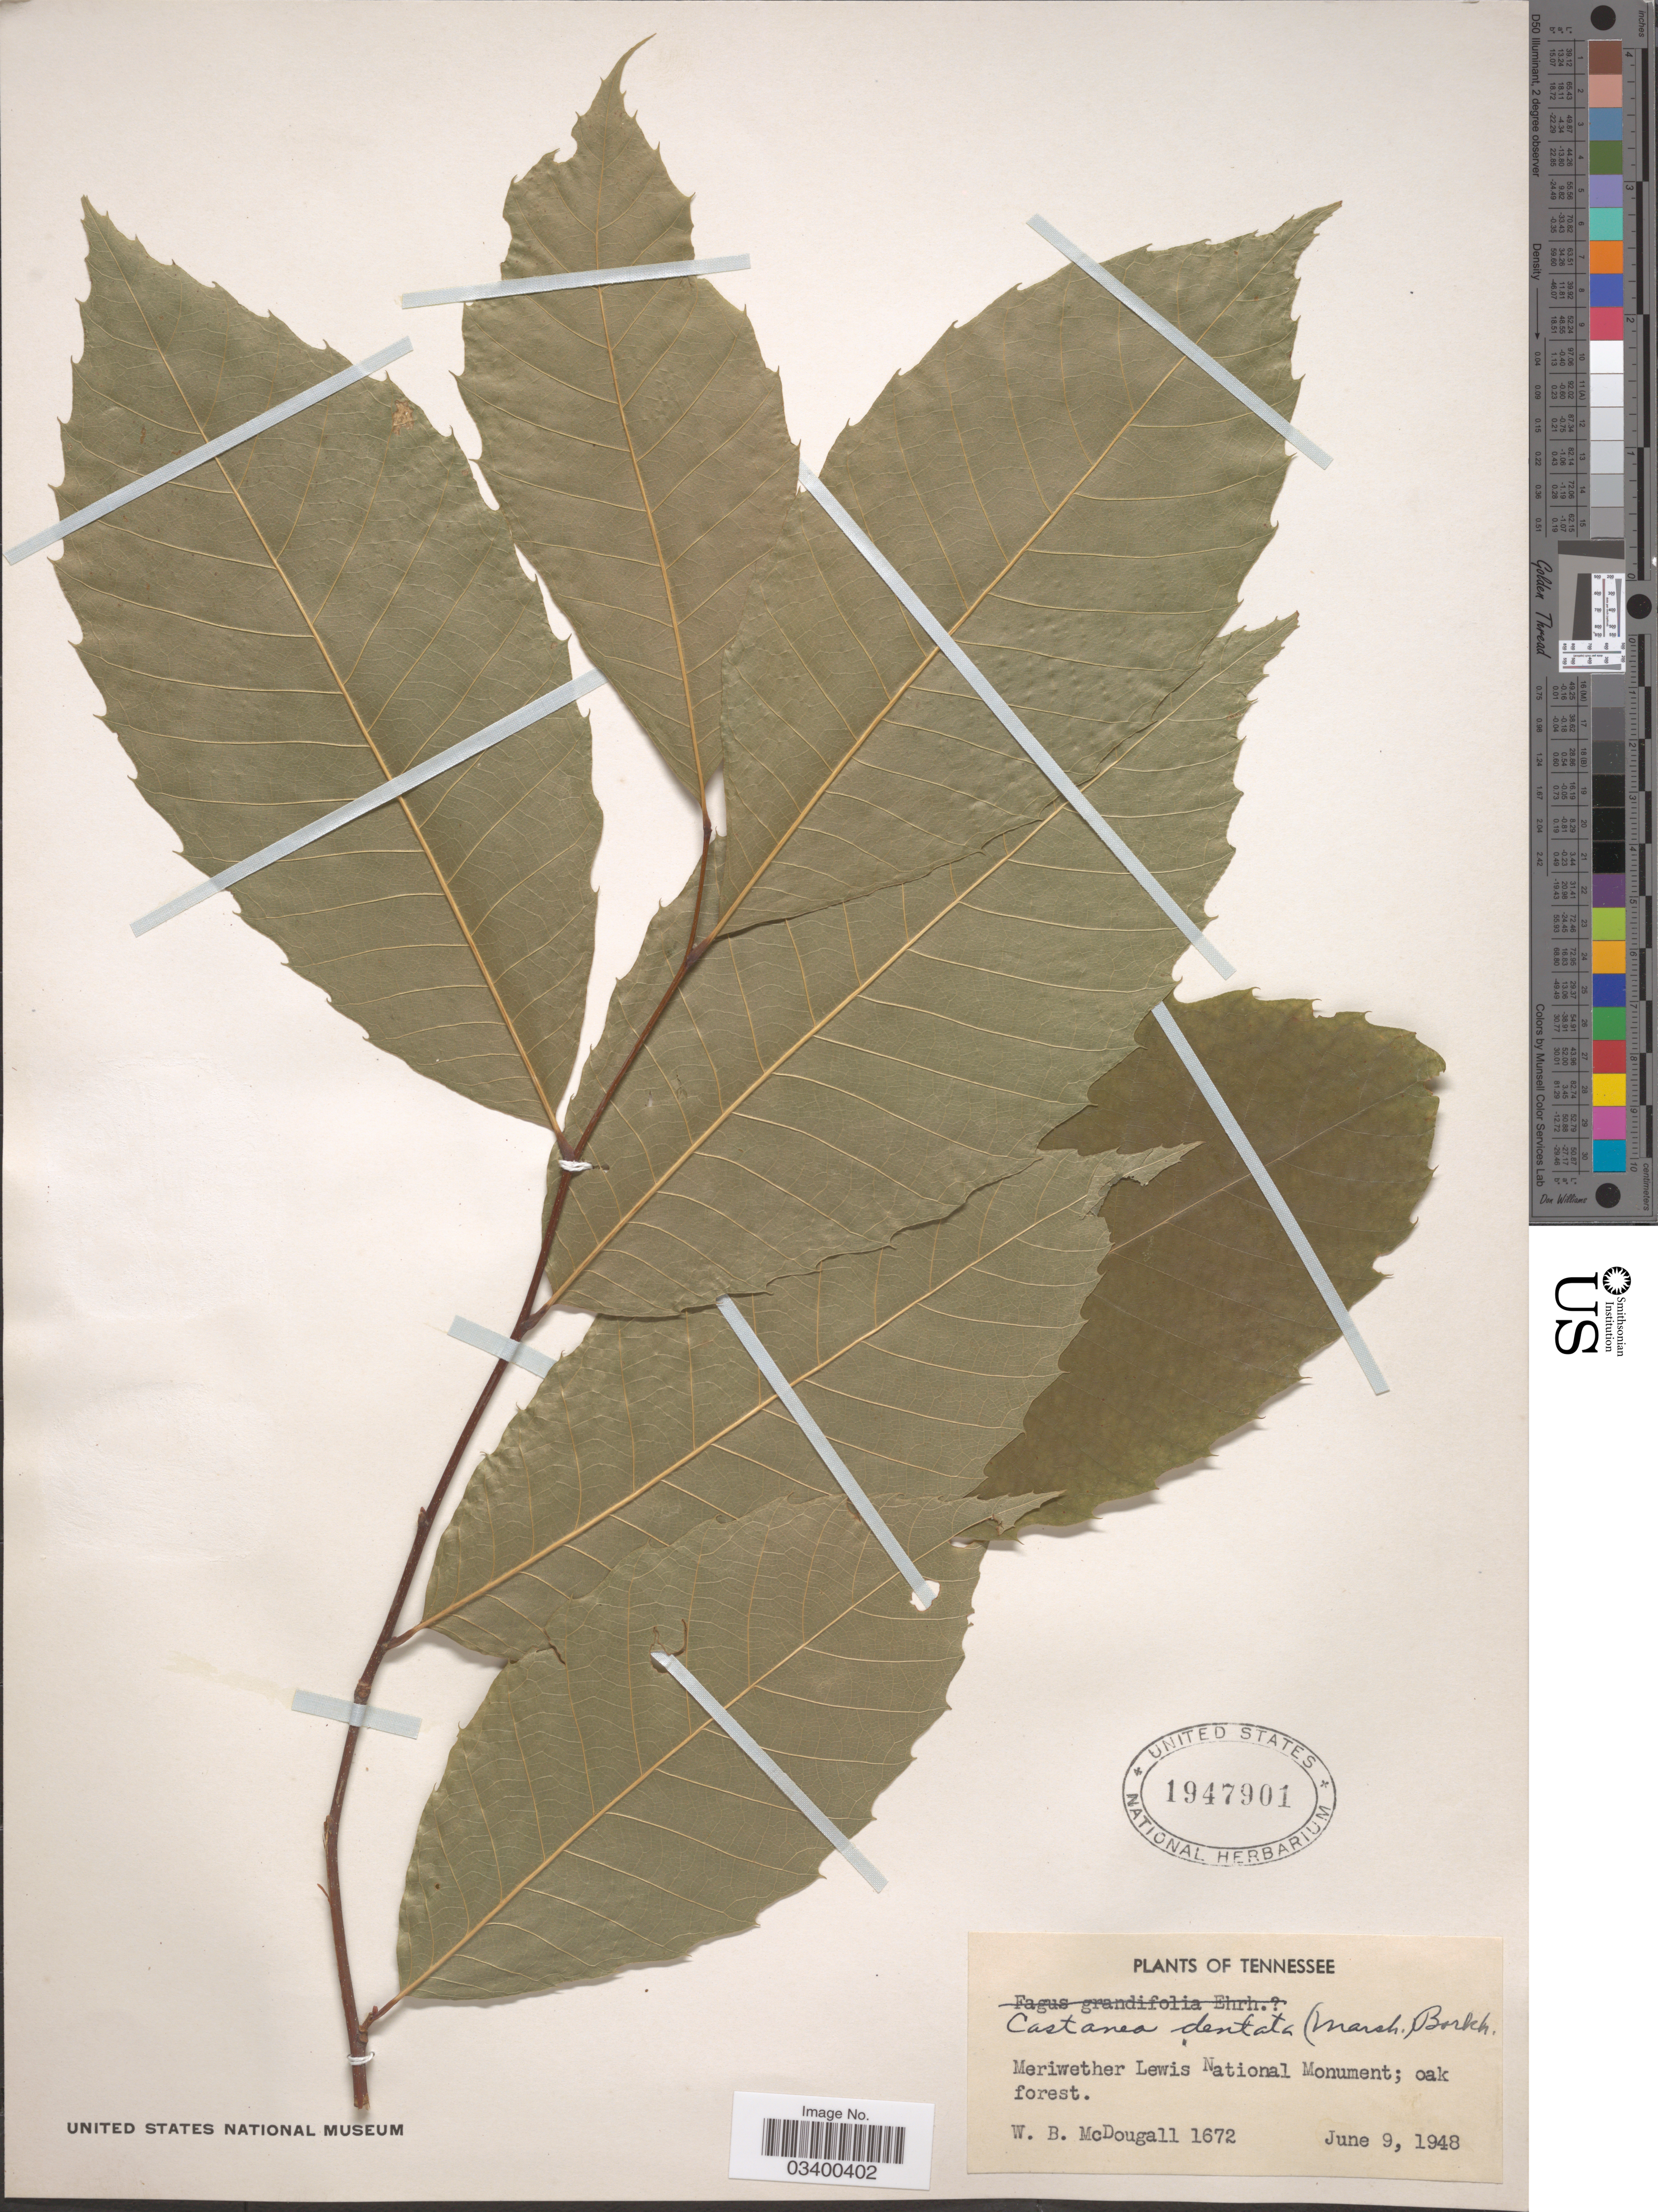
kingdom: Plantae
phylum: Tracheophyta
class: Magnoliopsida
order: Fagales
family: Fagaceae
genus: Castanea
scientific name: Castanea dentata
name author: (Marshall) Borkh.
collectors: W. B. McDougall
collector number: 1672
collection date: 1948-06-09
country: United States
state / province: Tennessee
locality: Meriwether Lewis National Monument.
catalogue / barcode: US 1947901